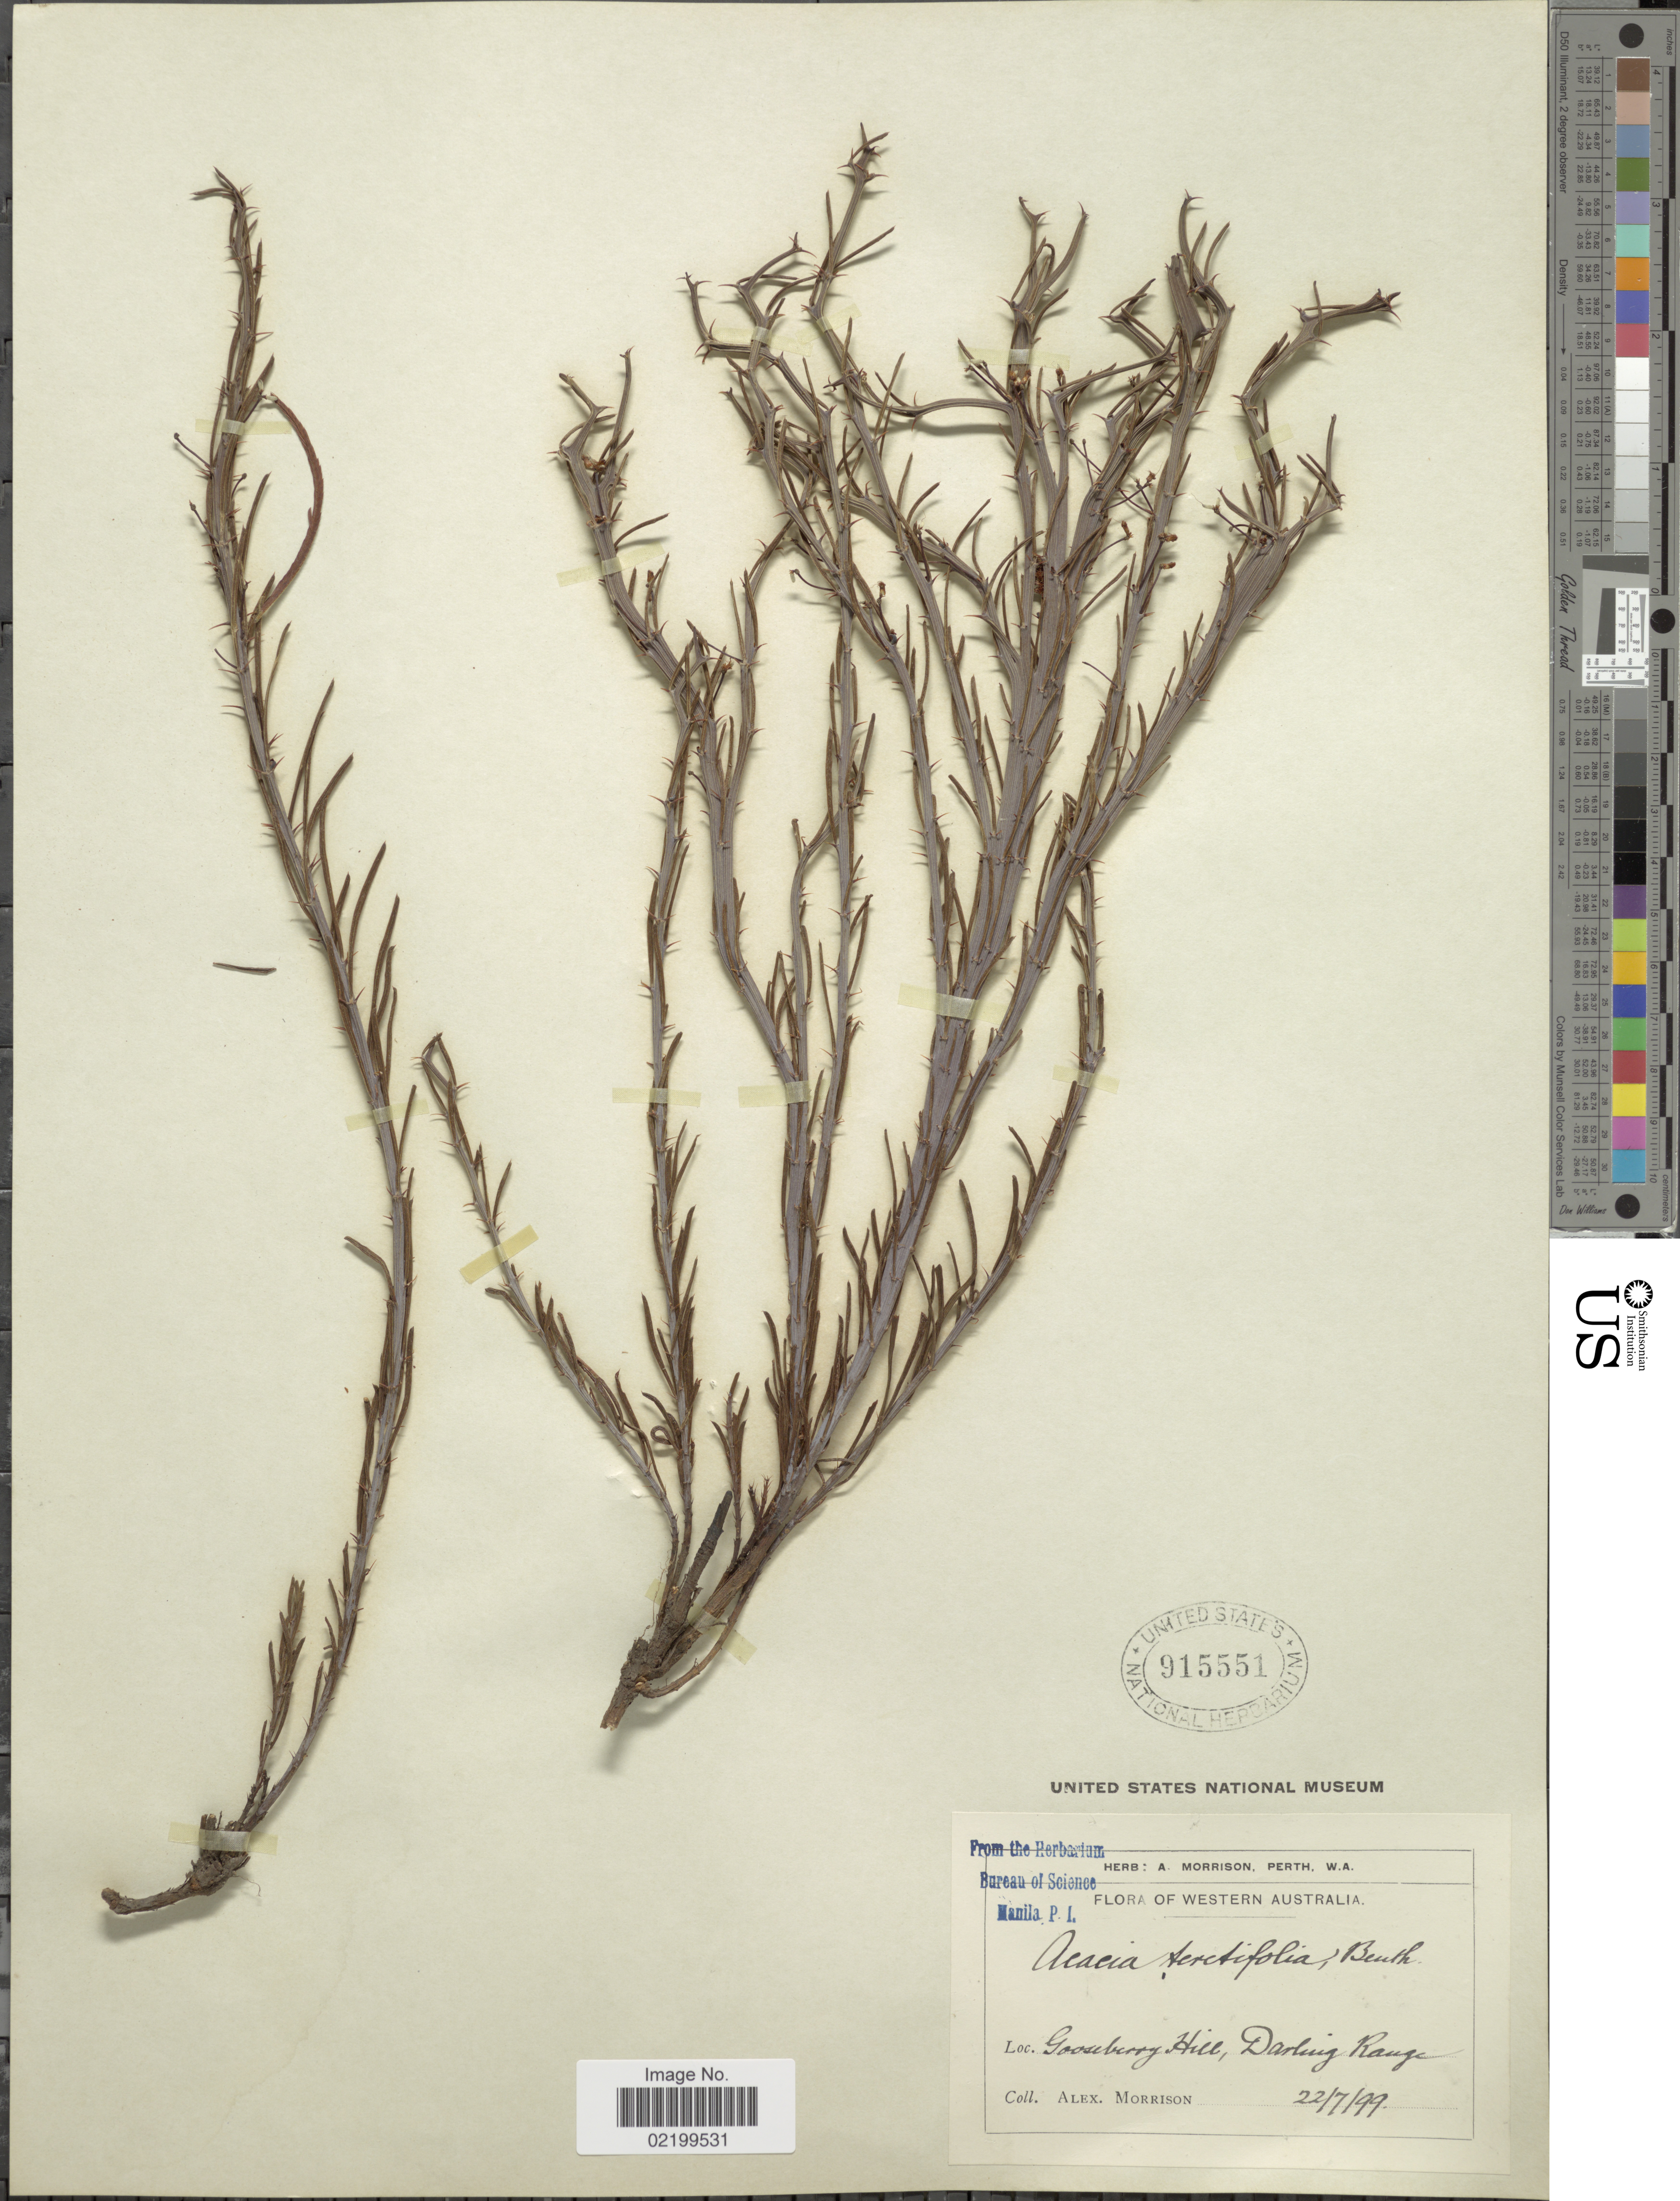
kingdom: Plantae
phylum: Tracheophyta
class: Magnoliopsida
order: Fabales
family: Fabaceae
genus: Acacia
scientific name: Acacia teretifolia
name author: Benth.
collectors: A. Morrison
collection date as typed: Transcribed d/m/y: 22/7/99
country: Australia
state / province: Western Australia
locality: Goosberry Hill, Darling Range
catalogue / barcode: US 915551